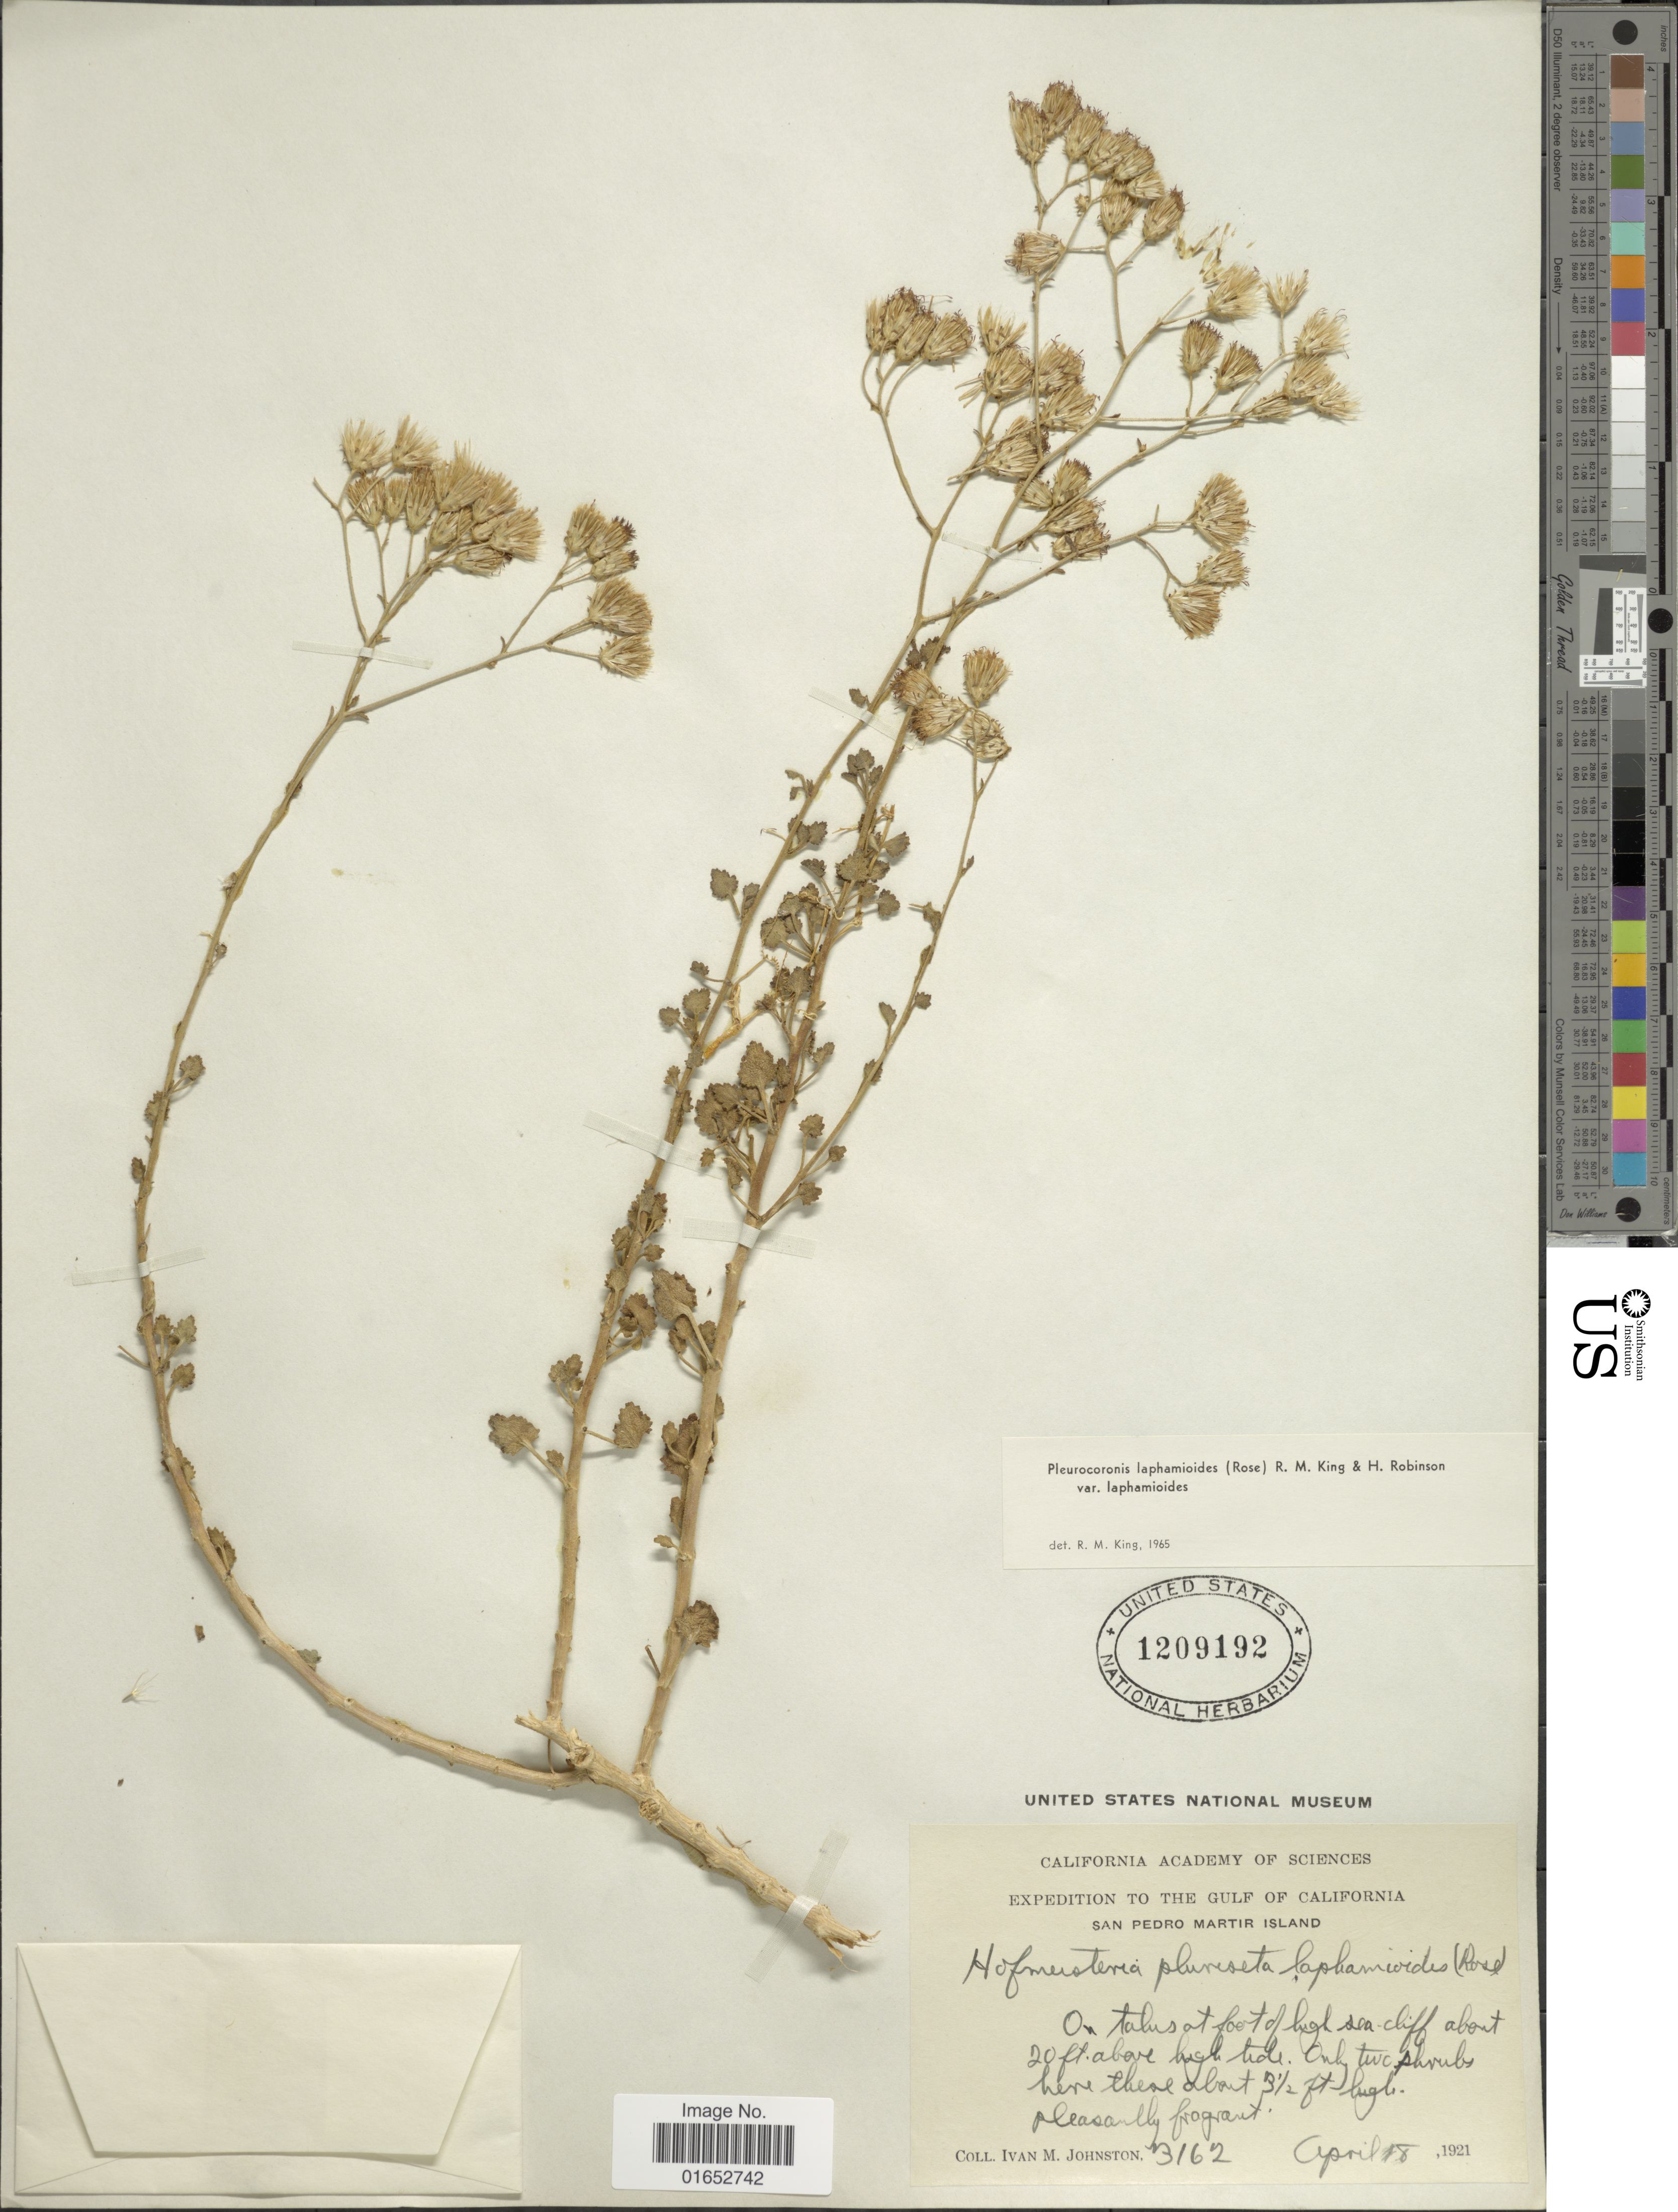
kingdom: Plantae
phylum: Tracheophyta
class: Magnoliopsida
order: Asterales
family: Asteraceae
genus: Pleurocoronis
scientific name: Pleurocoronis laphamioides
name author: (Rose) R.M. King & H. Rob.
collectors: I.M. Johnston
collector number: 3162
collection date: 1921-04-18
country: Mexico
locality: Gulf of California, San Pedro Martir Island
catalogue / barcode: US 1209192